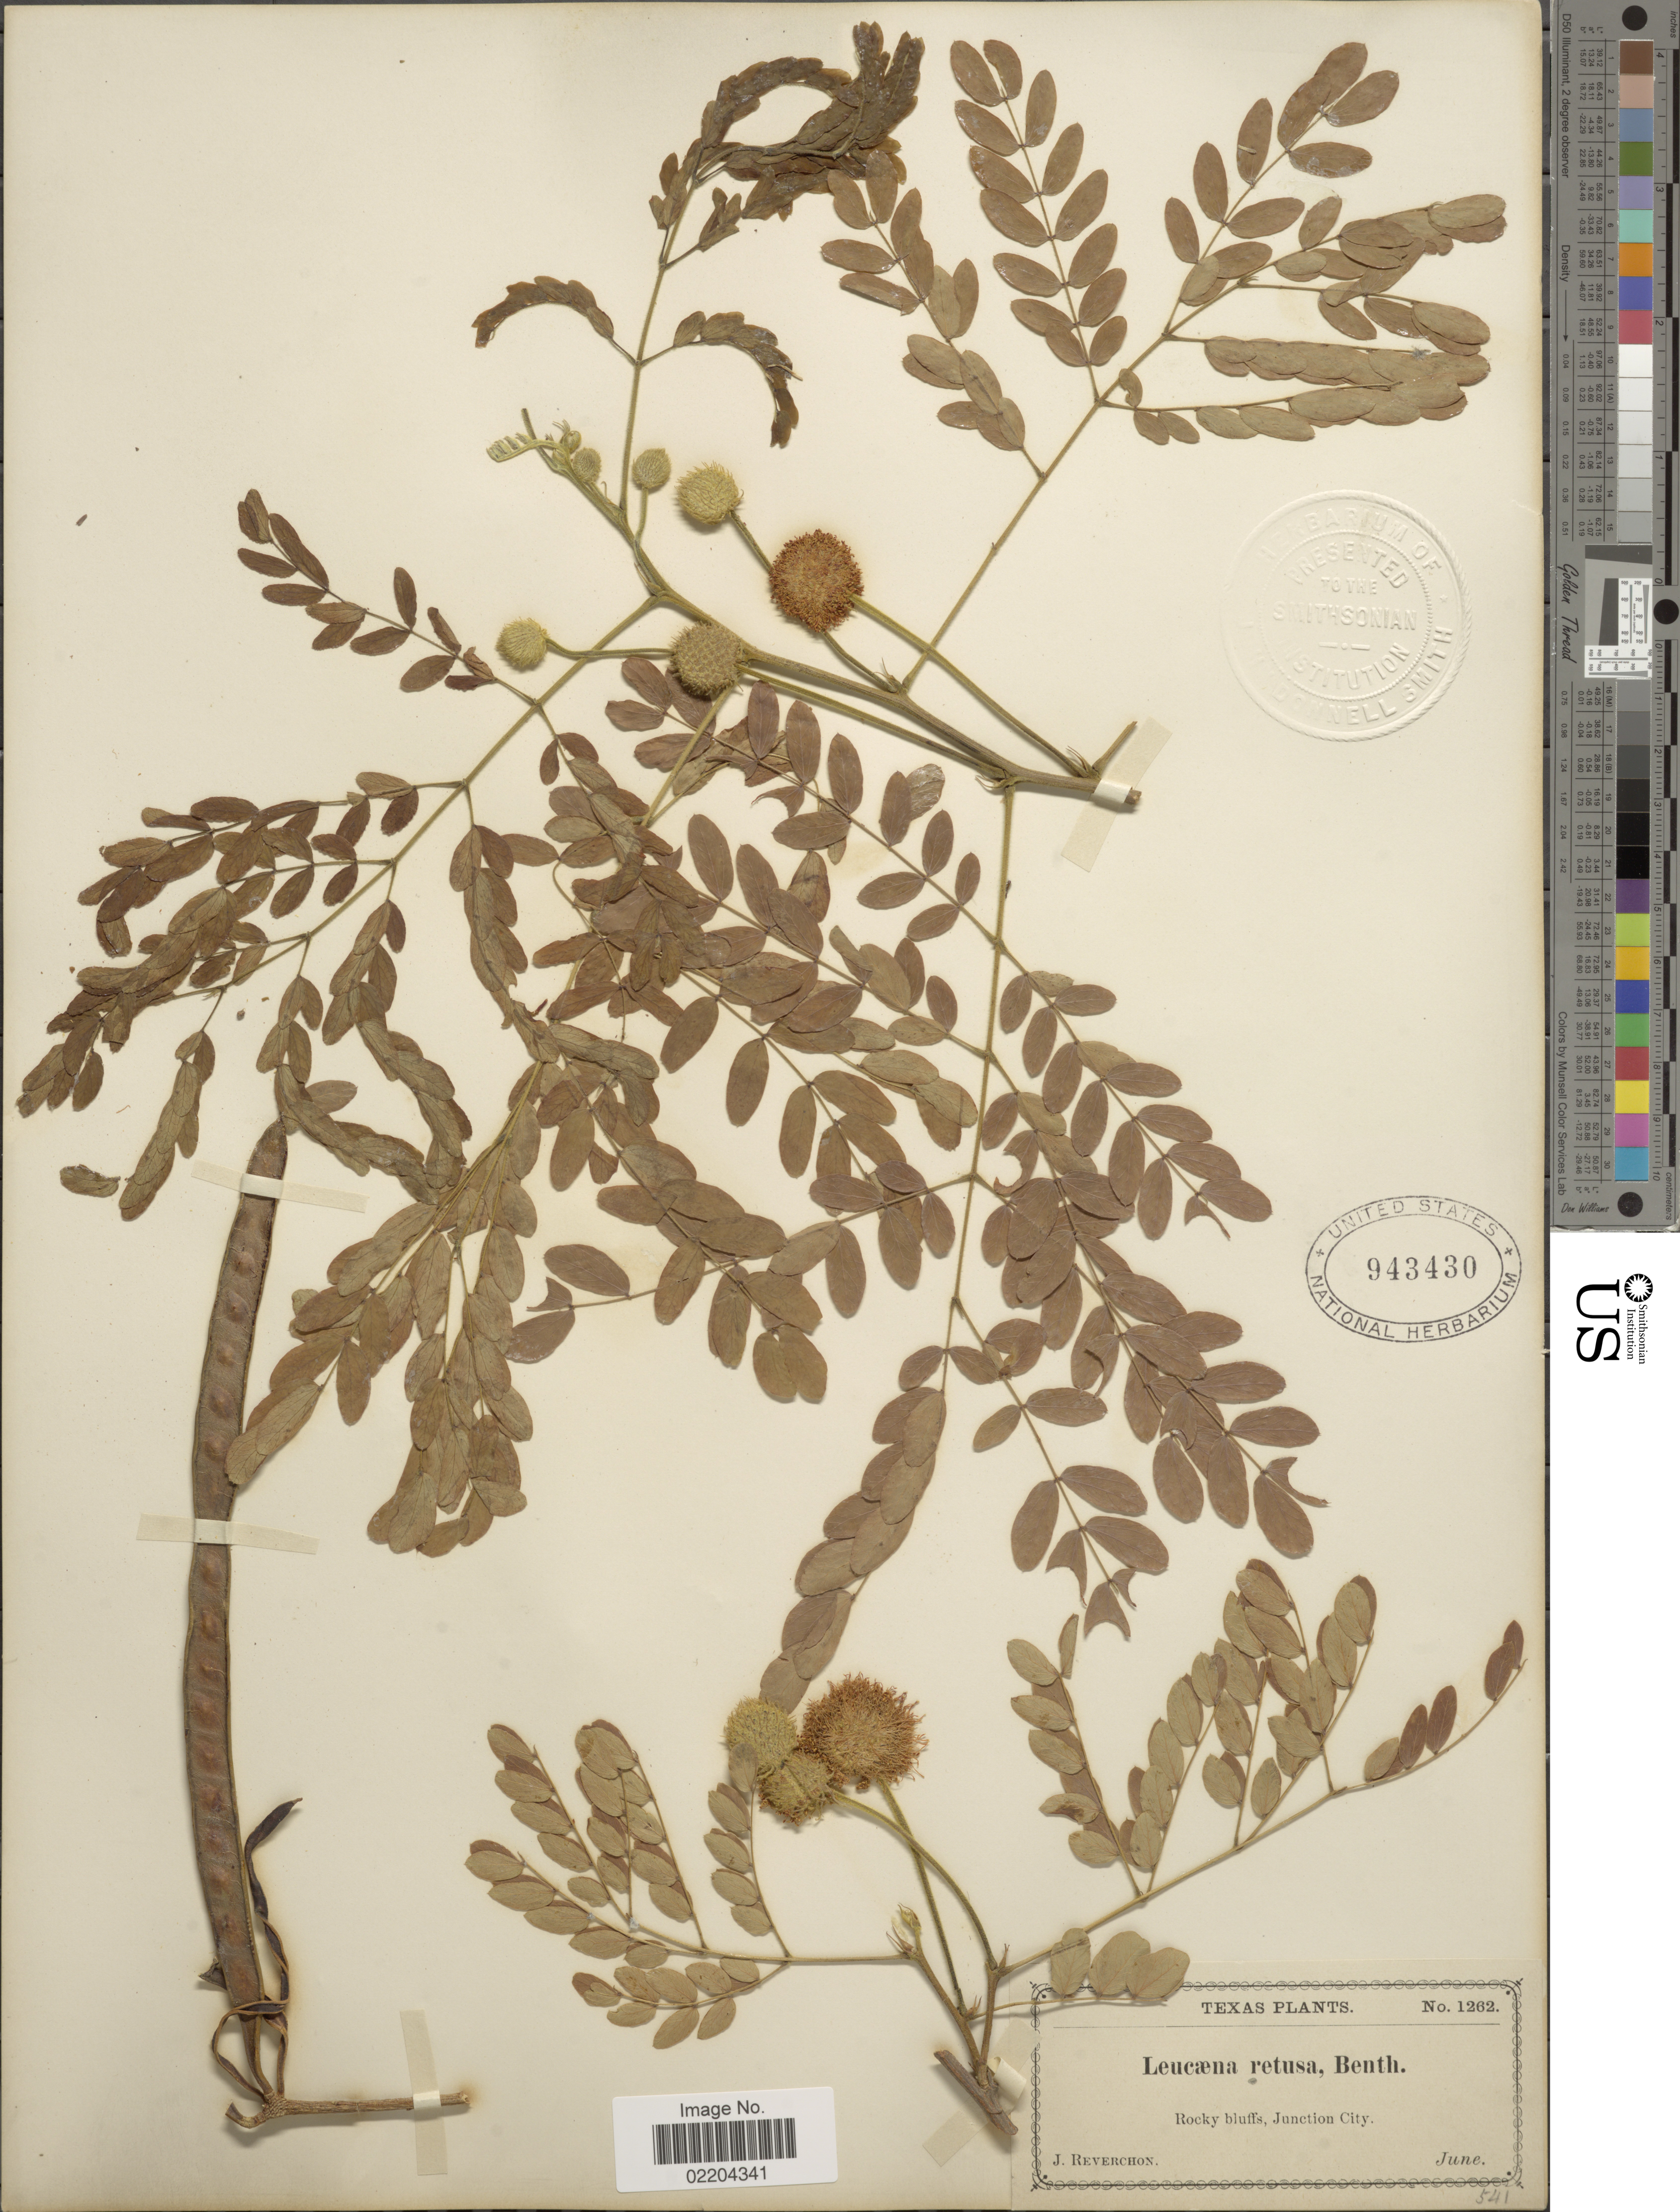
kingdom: Plantae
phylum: Tracheophyta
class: Magnoliopsida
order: Fabales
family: Fabaceae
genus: Leucaena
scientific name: Leucaena retusa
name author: Benth. in A. Gray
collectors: J. Reverchon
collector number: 1262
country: United States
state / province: Texas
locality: Texas, Junction City.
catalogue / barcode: US 943430